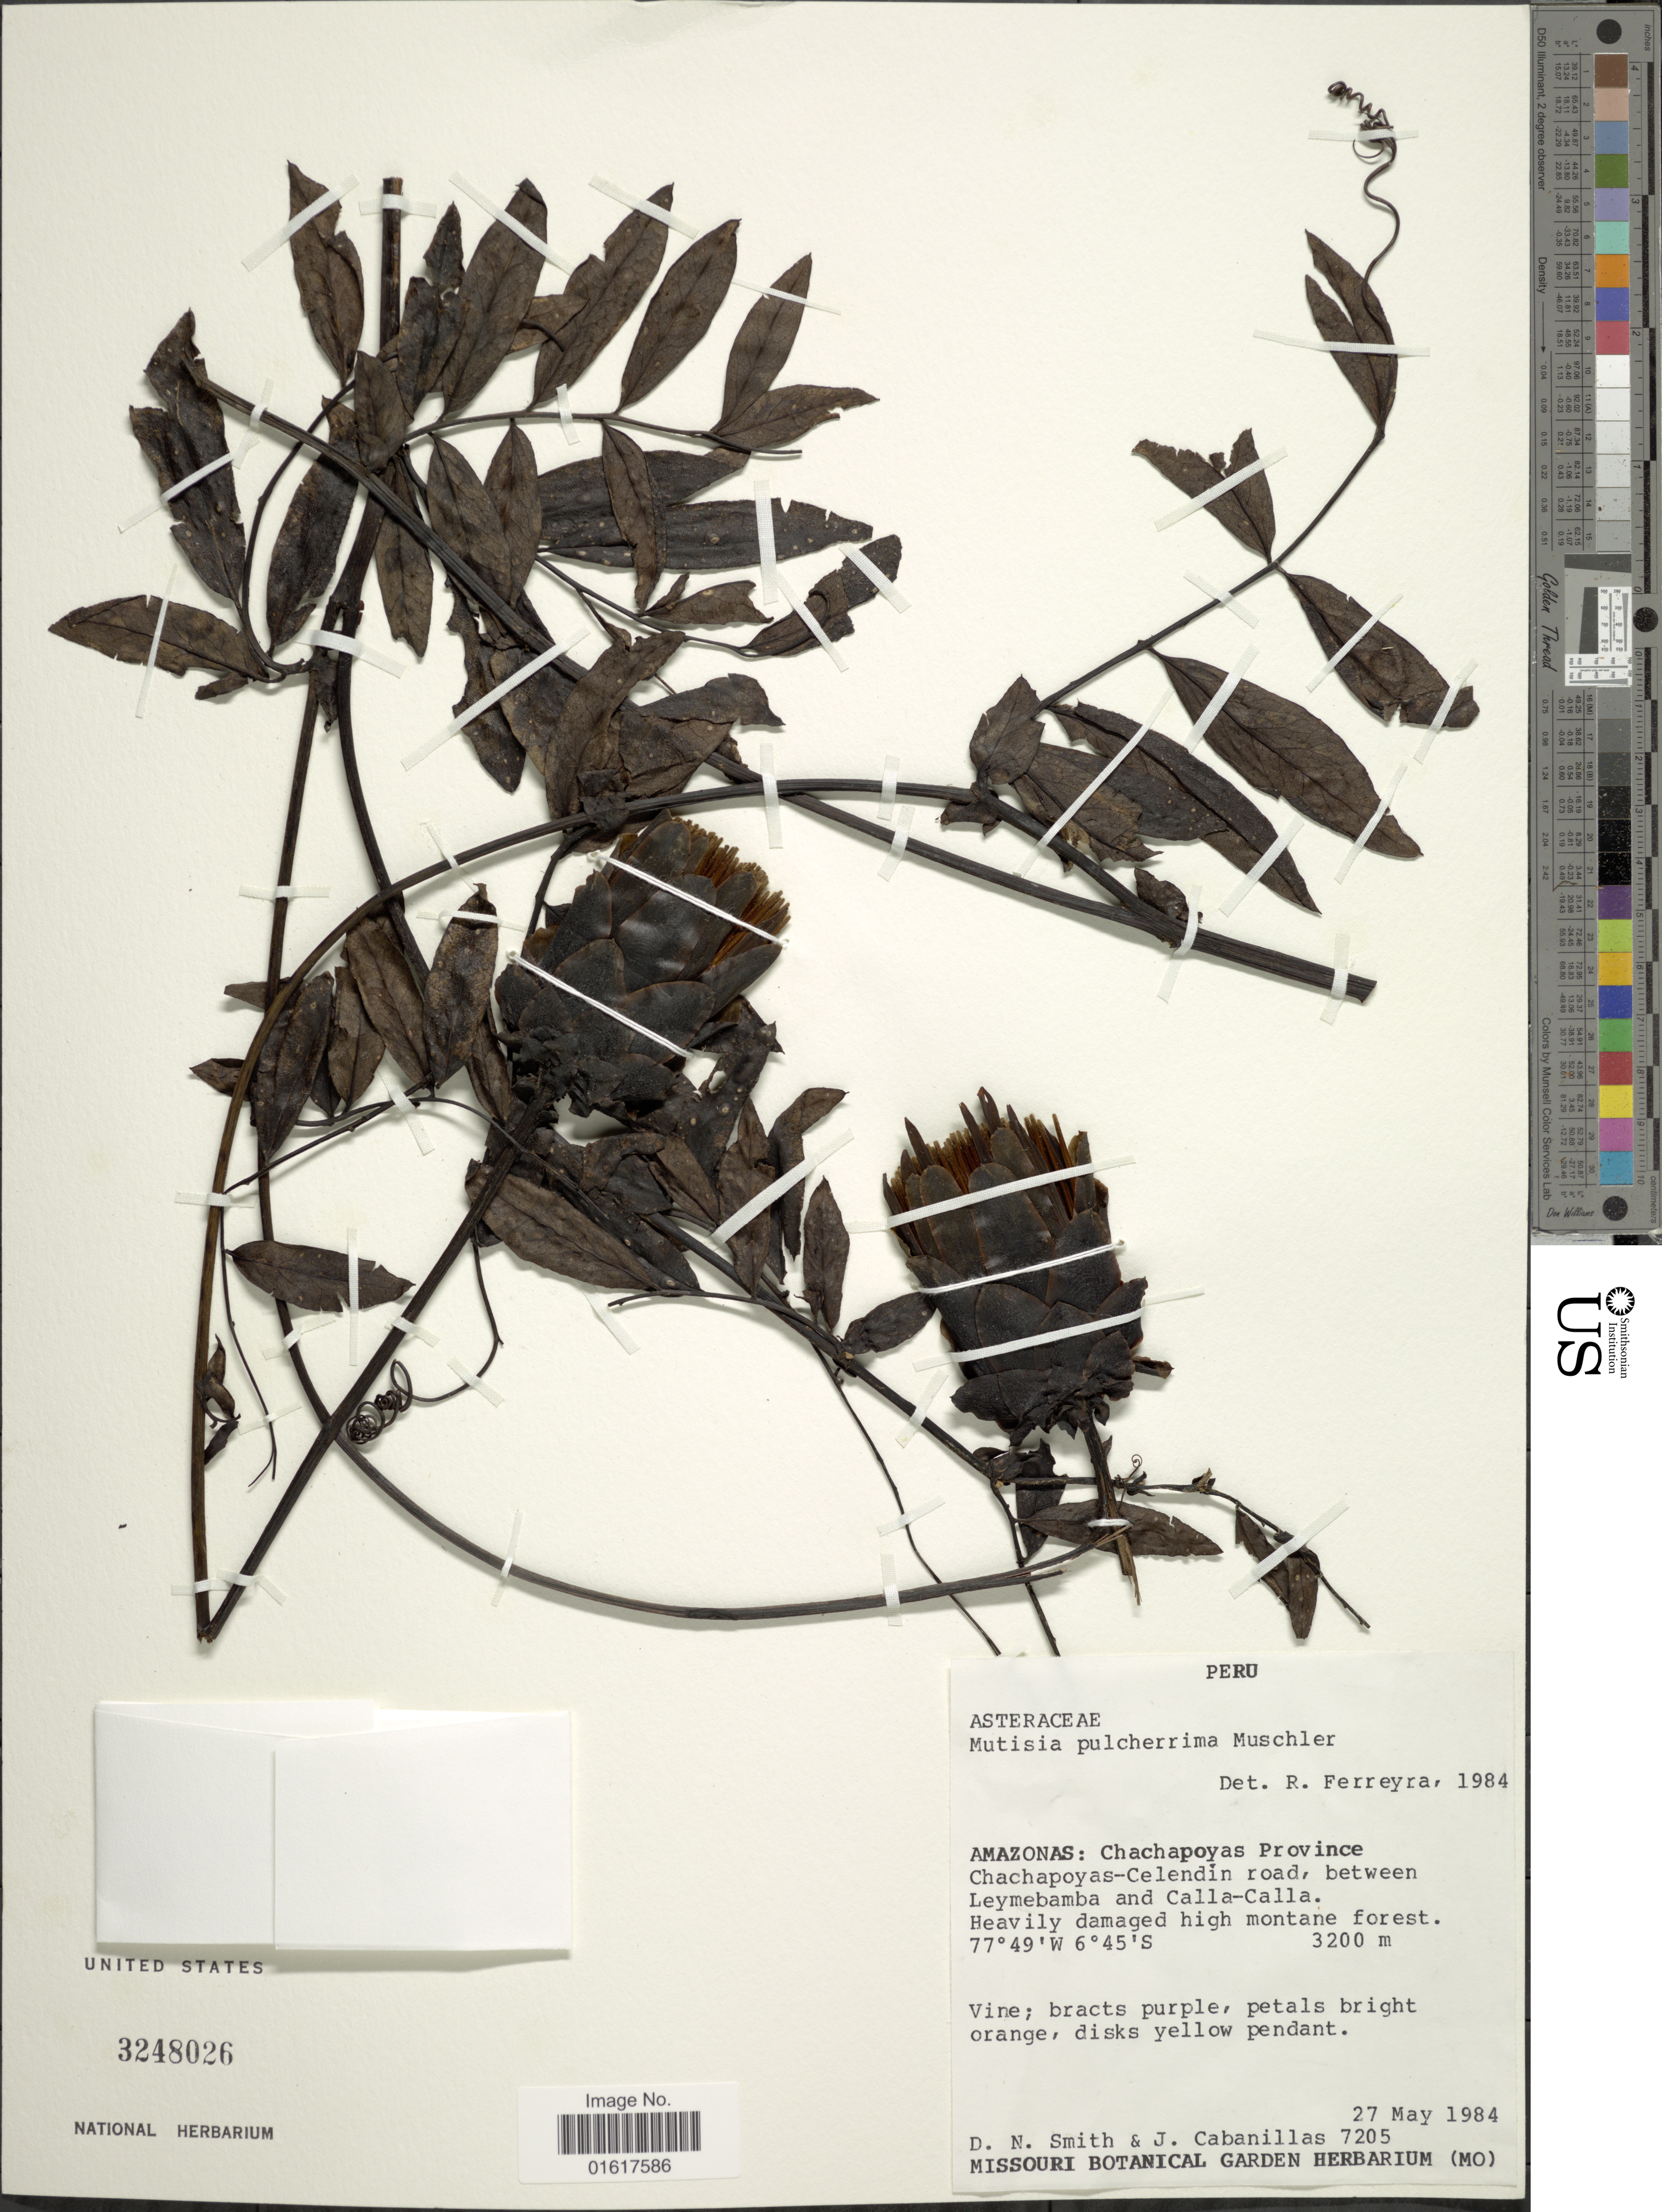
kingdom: Plantae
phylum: Tracheophyta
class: Magnoliopsida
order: Asterales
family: Asteraceae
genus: Mutisia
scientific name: Mutisia pulcherrima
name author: Muschl.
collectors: D. Smith & J. Cabanillas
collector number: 7205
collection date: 1984-05-27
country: Peru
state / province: Amazonas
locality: Chachapoyas Province. Chachapoyas-Celendin road, between Leymebamba and Calla-Calla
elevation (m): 3200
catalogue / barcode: US 3248026